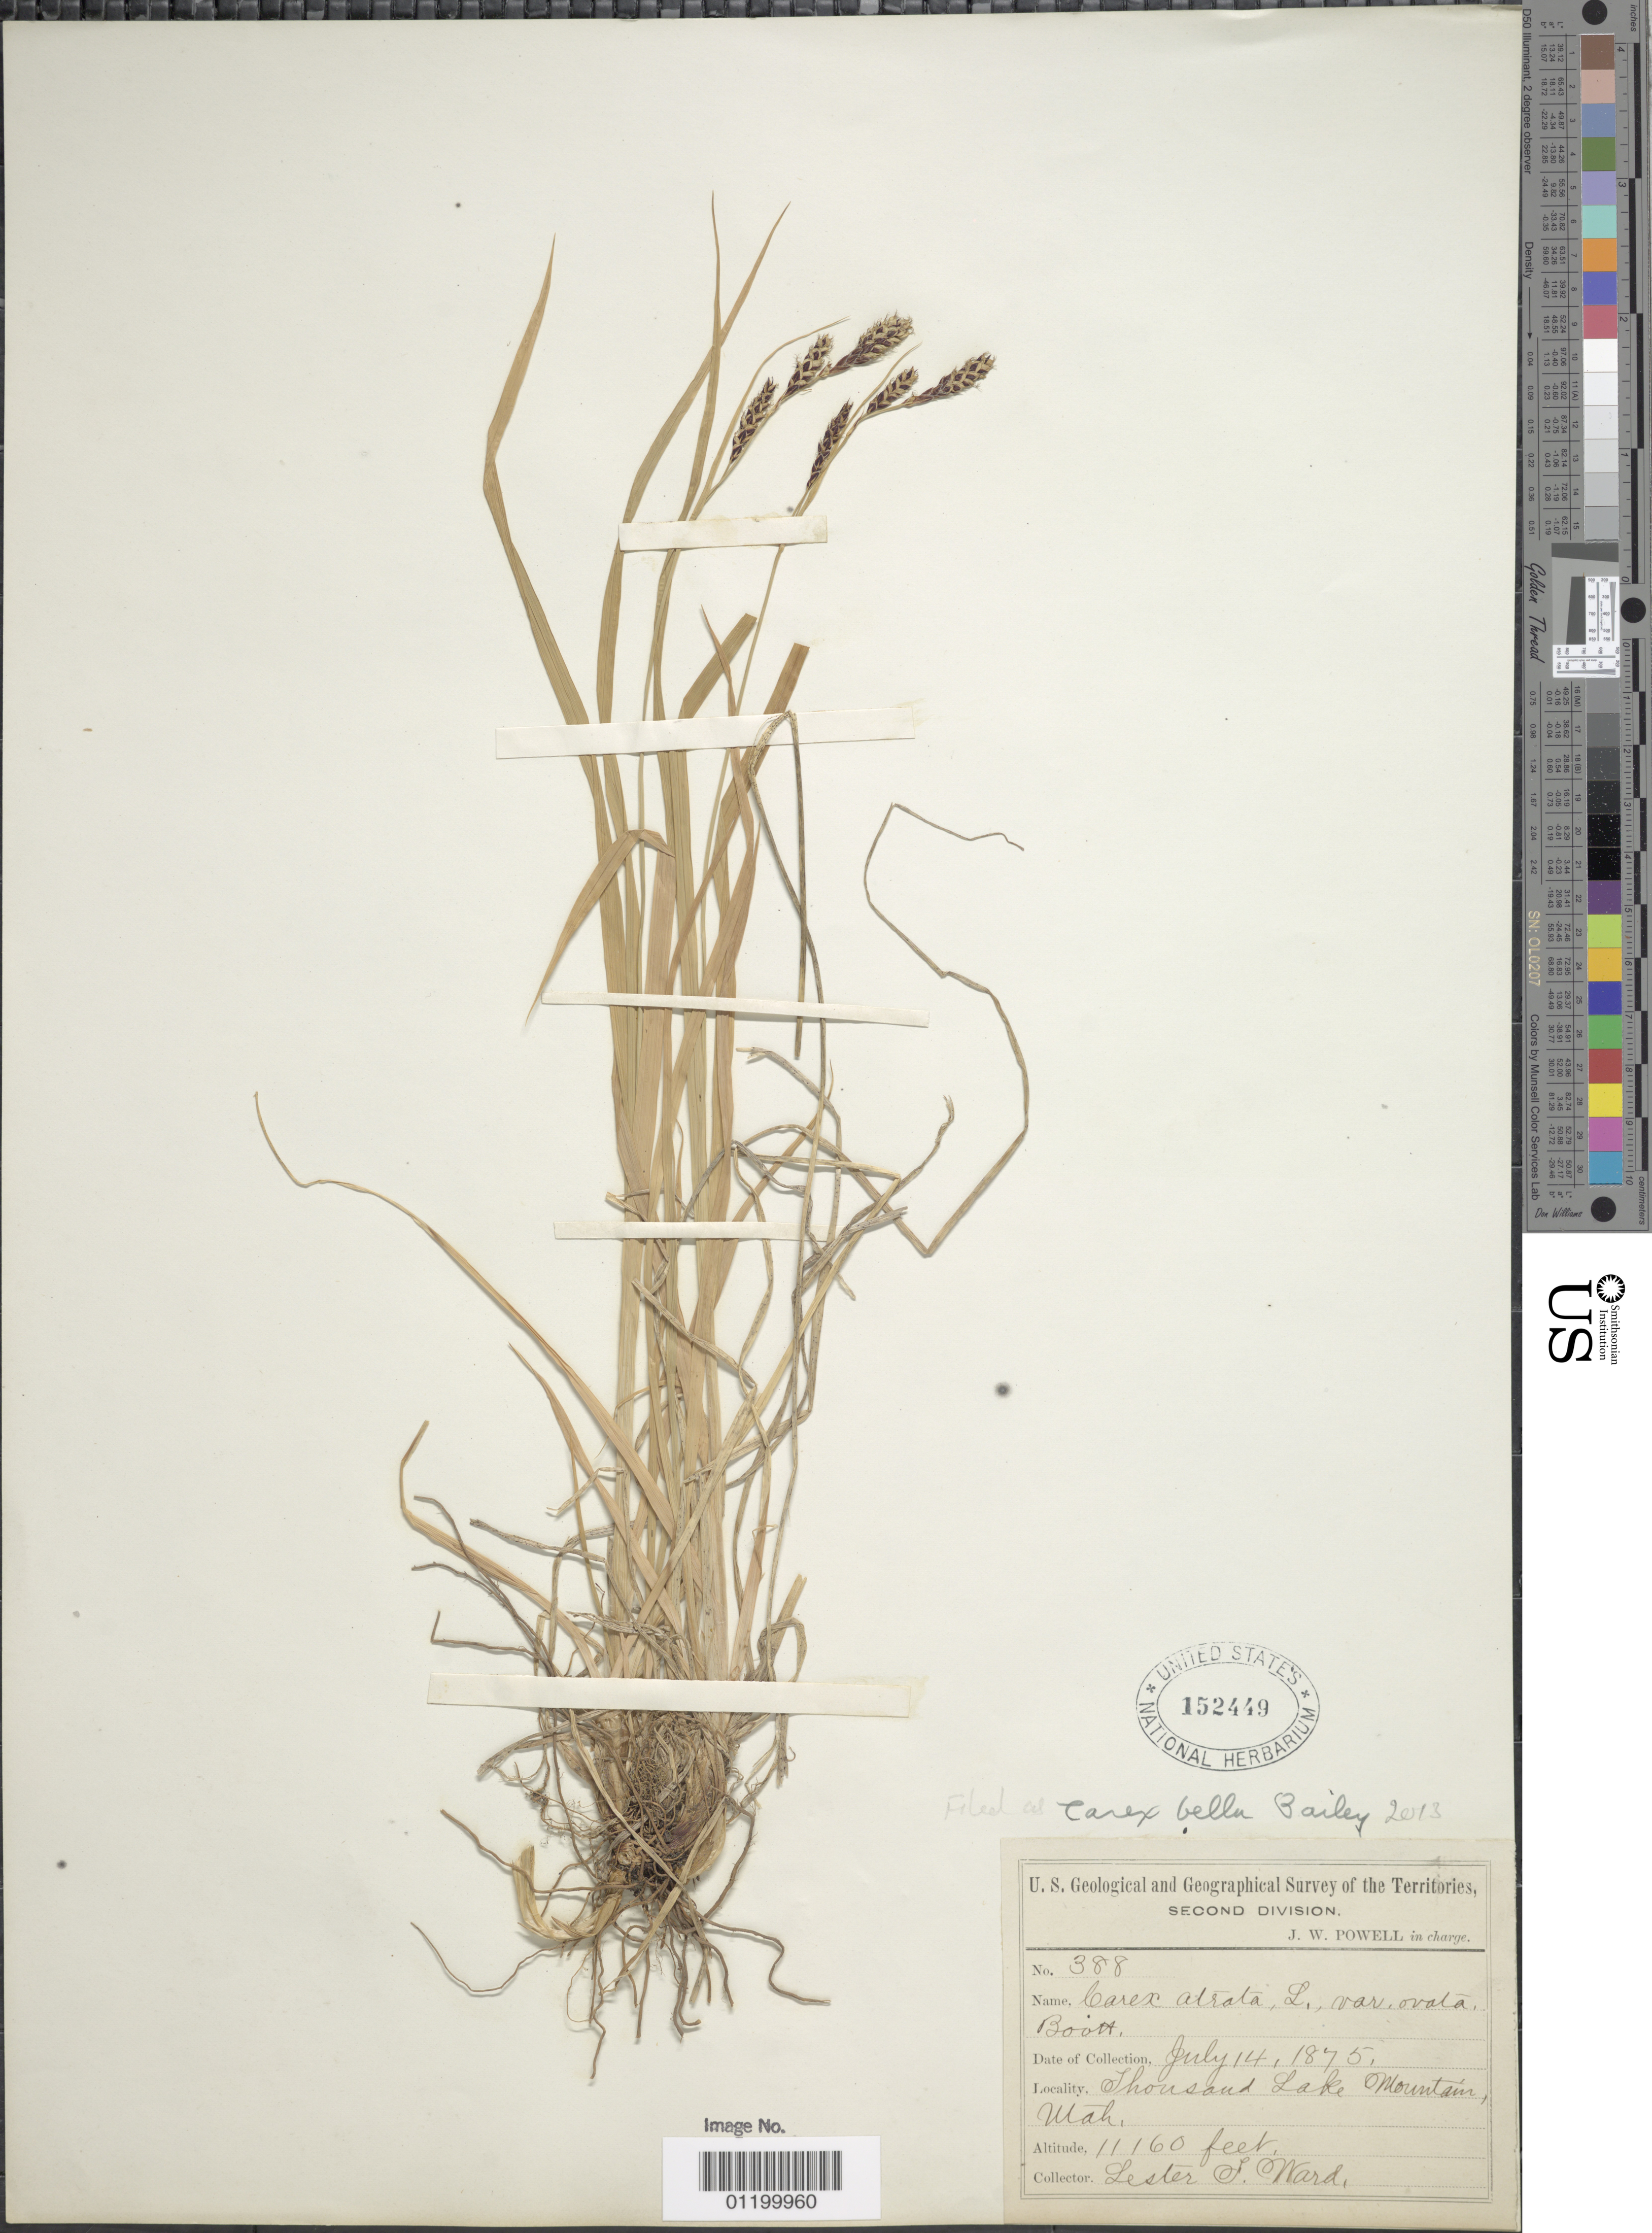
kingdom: Plantae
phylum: Tracheophyta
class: Liliopsida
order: Poales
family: Cyperaceae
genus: Carex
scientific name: Carex bella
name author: L.H. Bailey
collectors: L. F. Ward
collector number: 388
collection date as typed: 14 Jul 1875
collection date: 1875-07-14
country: United States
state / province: Utah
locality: Thousand Lake Mt.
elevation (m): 3402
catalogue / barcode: US 152449